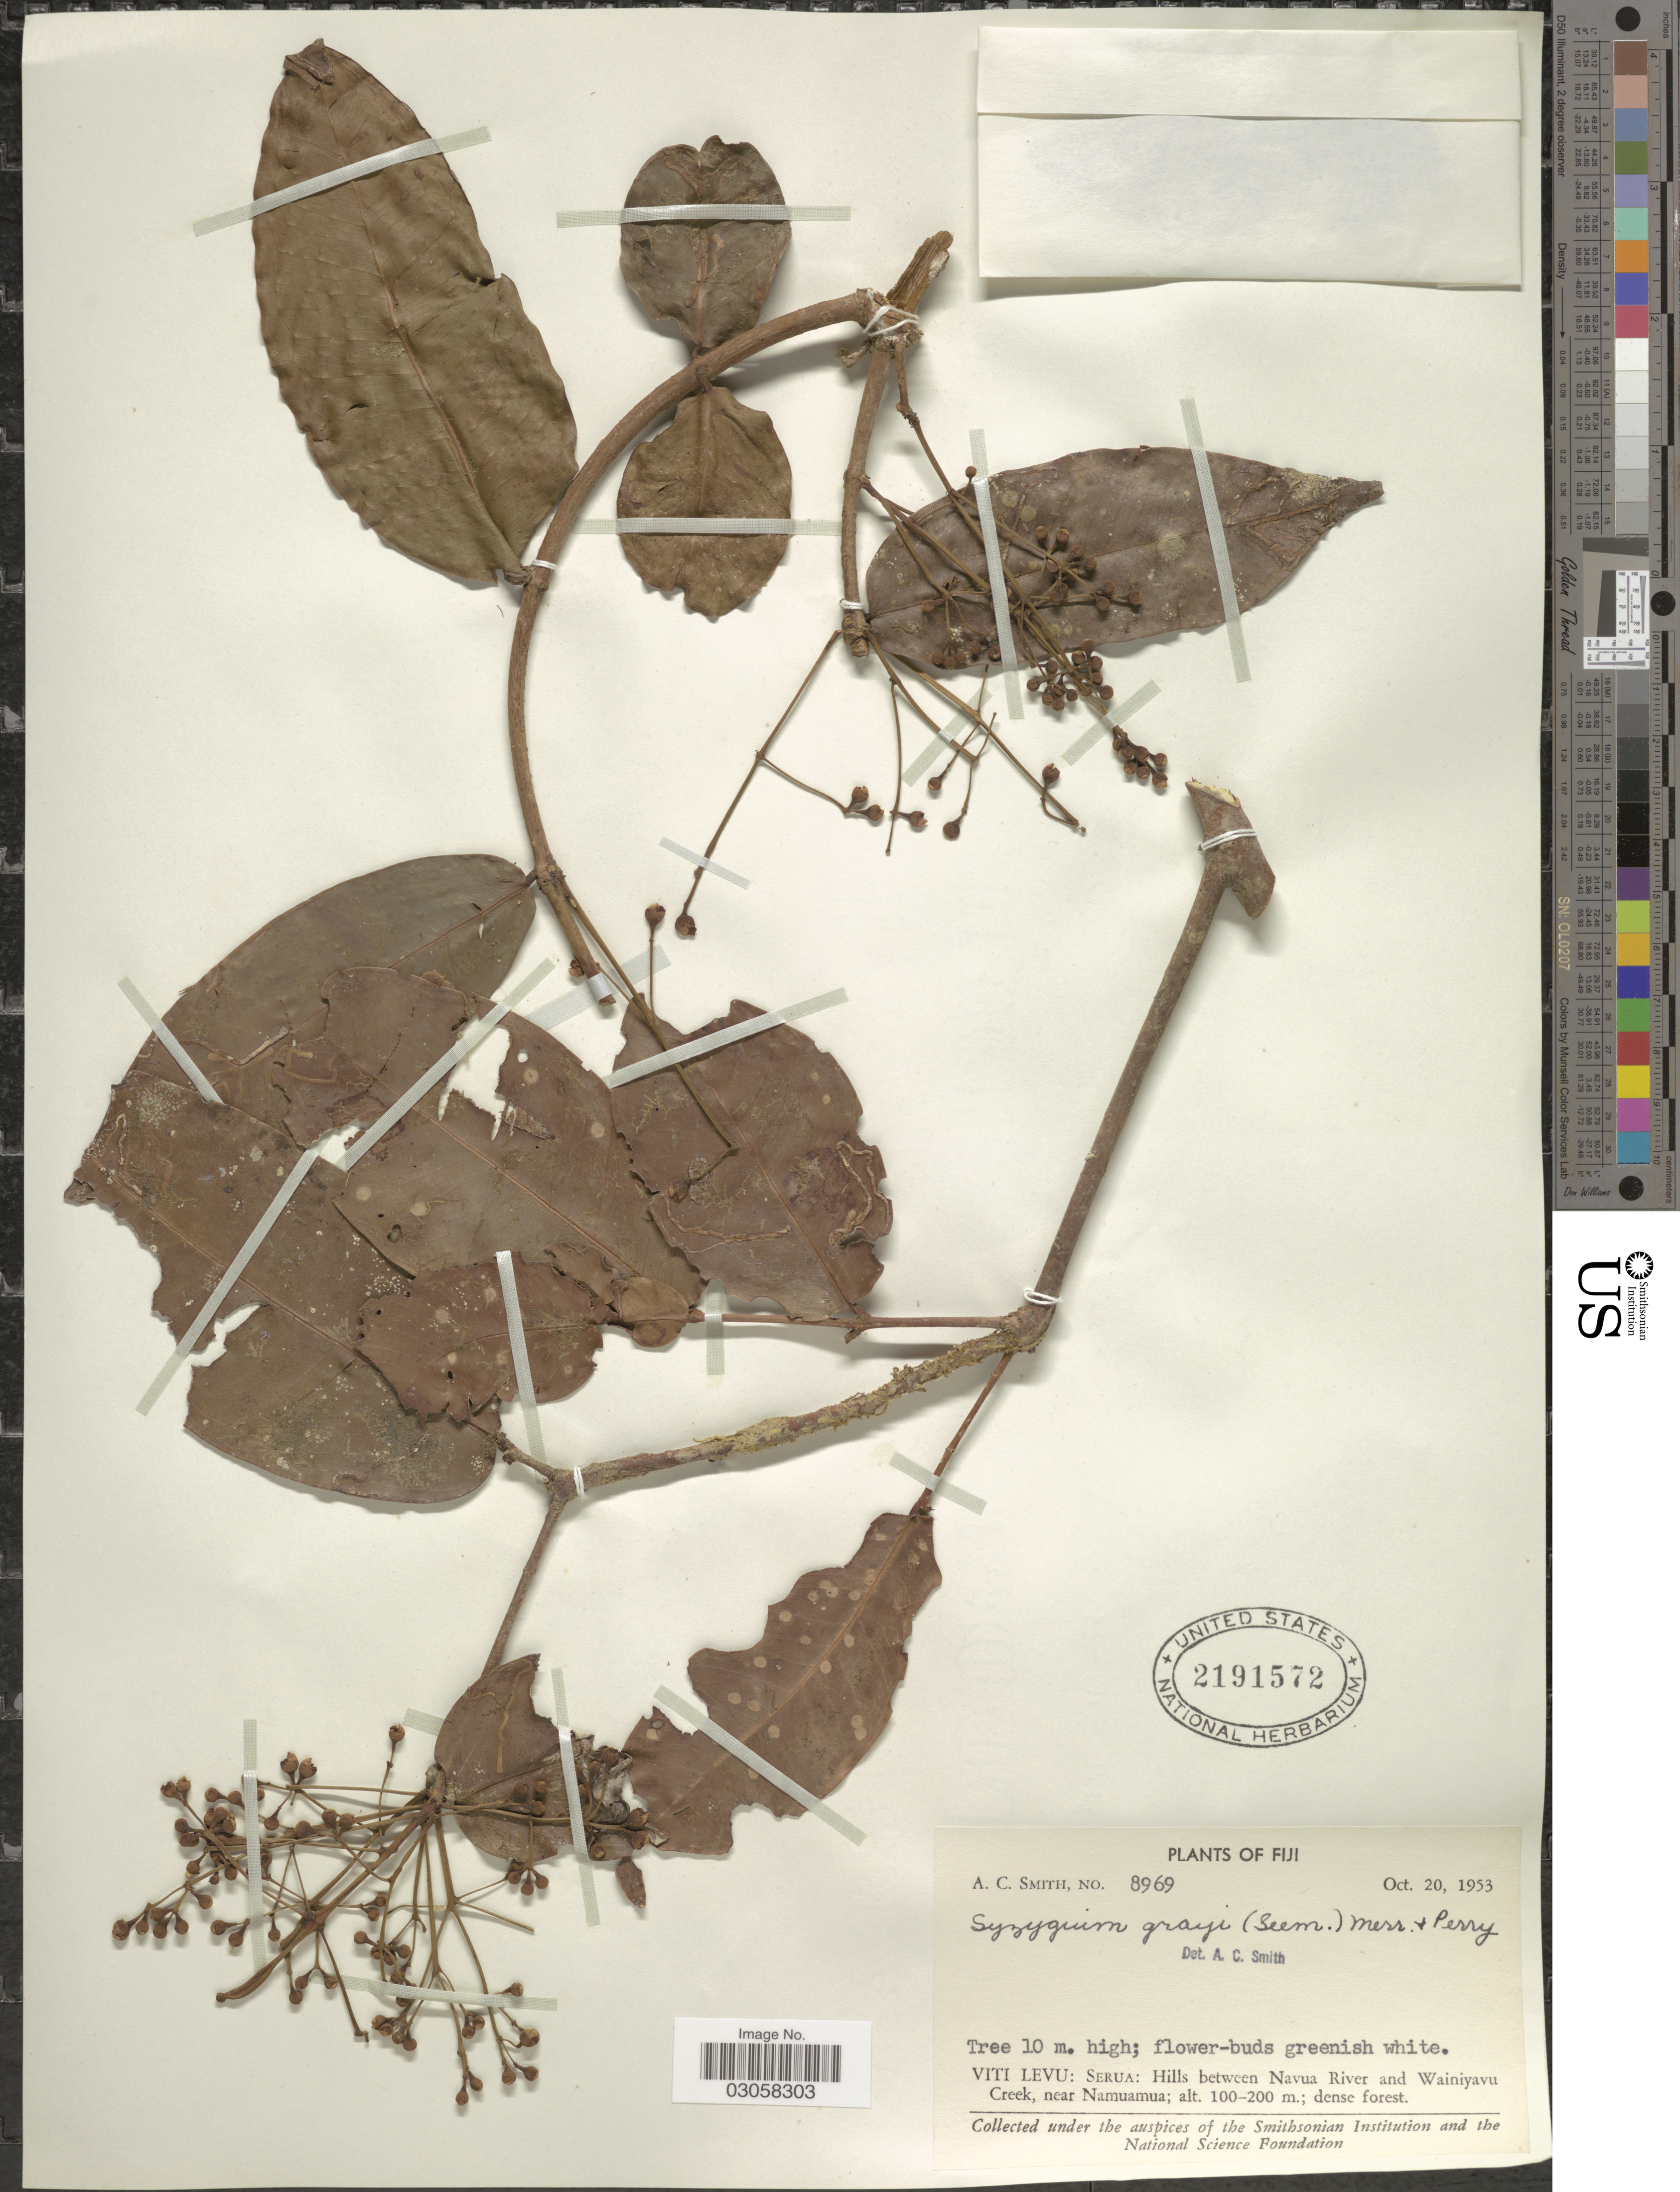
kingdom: Plantae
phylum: Tracheophyta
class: Magnoliopsida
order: Myrtales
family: Myrtaceae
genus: Syzygium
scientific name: Syzygium grayi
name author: (Seem.) Merr. & L.M. Perry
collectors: A. C. Smith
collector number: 8969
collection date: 1953-10-20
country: Fiji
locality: Viti Levu: Serua: Hills between Navua River and Wainiyavu Creek, near Namuamua.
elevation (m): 100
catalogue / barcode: US 2191572